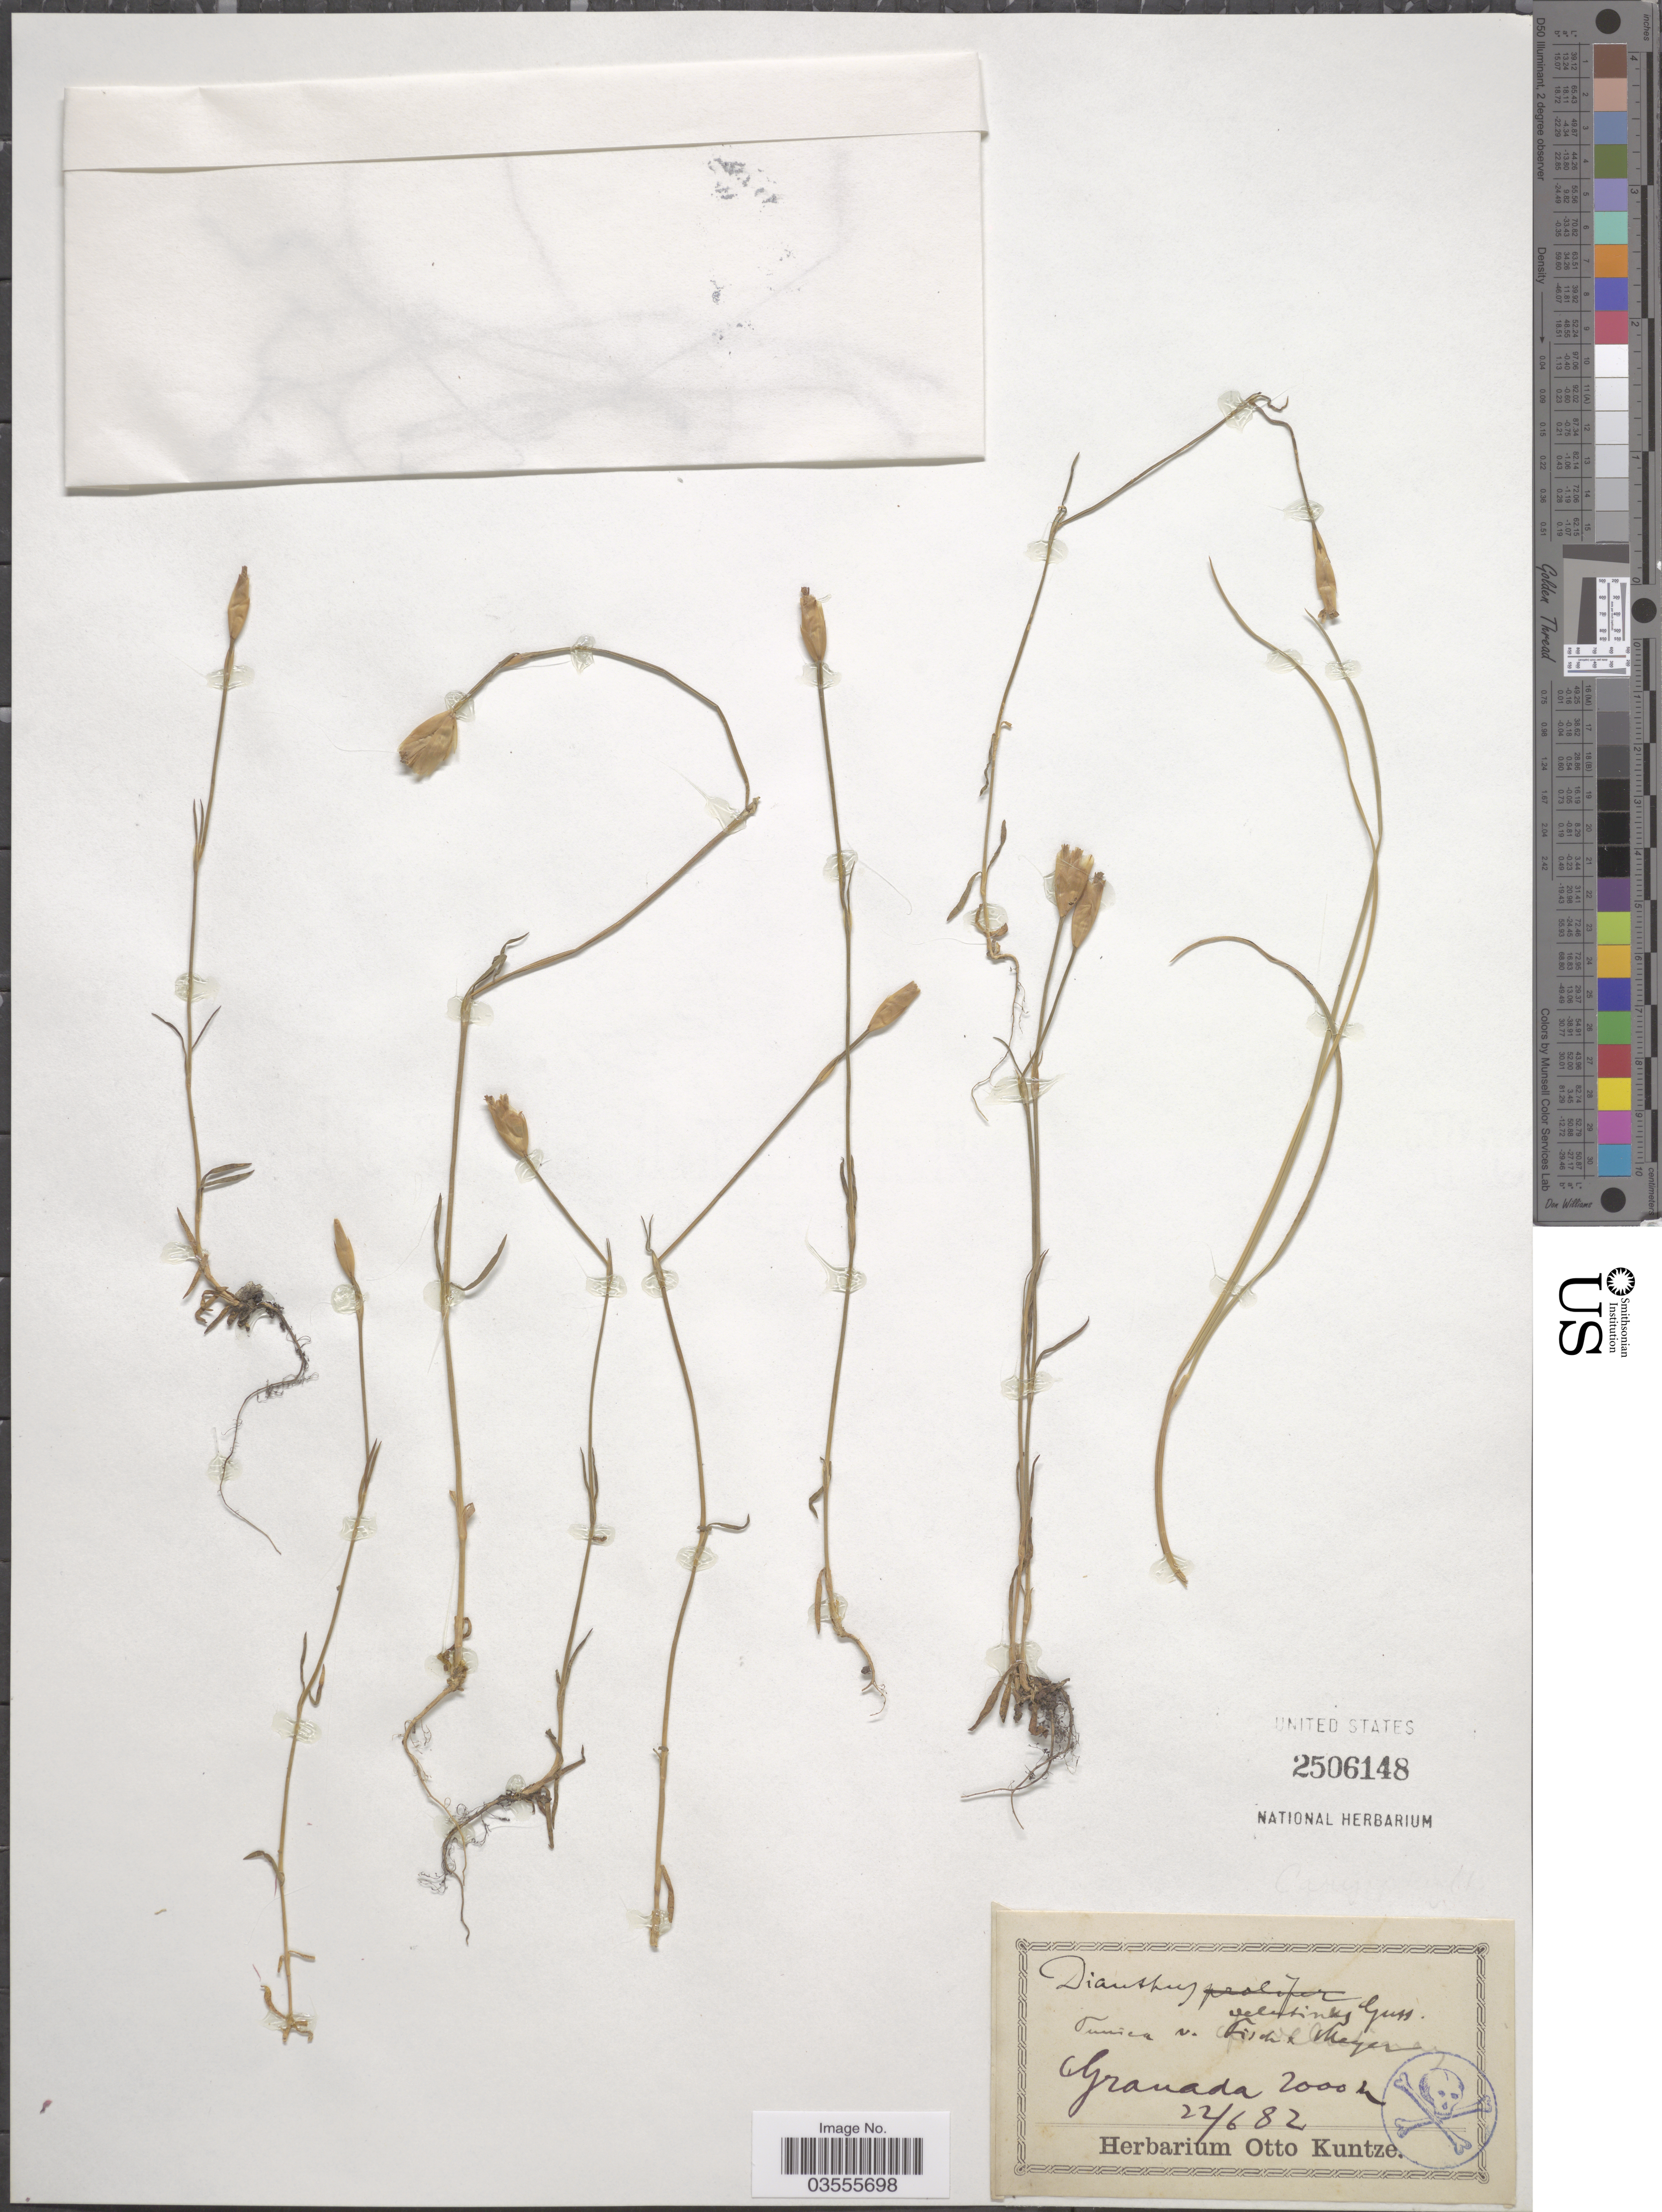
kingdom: Plantae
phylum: Tracheophyta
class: Magnoliopsida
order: Caryophyllales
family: Caryophyllaceae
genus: Petrorhagia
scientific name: Petrorhagia dubia subsp. dubia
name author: (Raf.) López & Romo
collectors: ex herb. Otto Kuntze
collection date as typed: Transcribed d/m/y: 22/6/82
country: Spain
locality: Granada.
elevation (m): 2000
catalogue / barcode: US 2506148